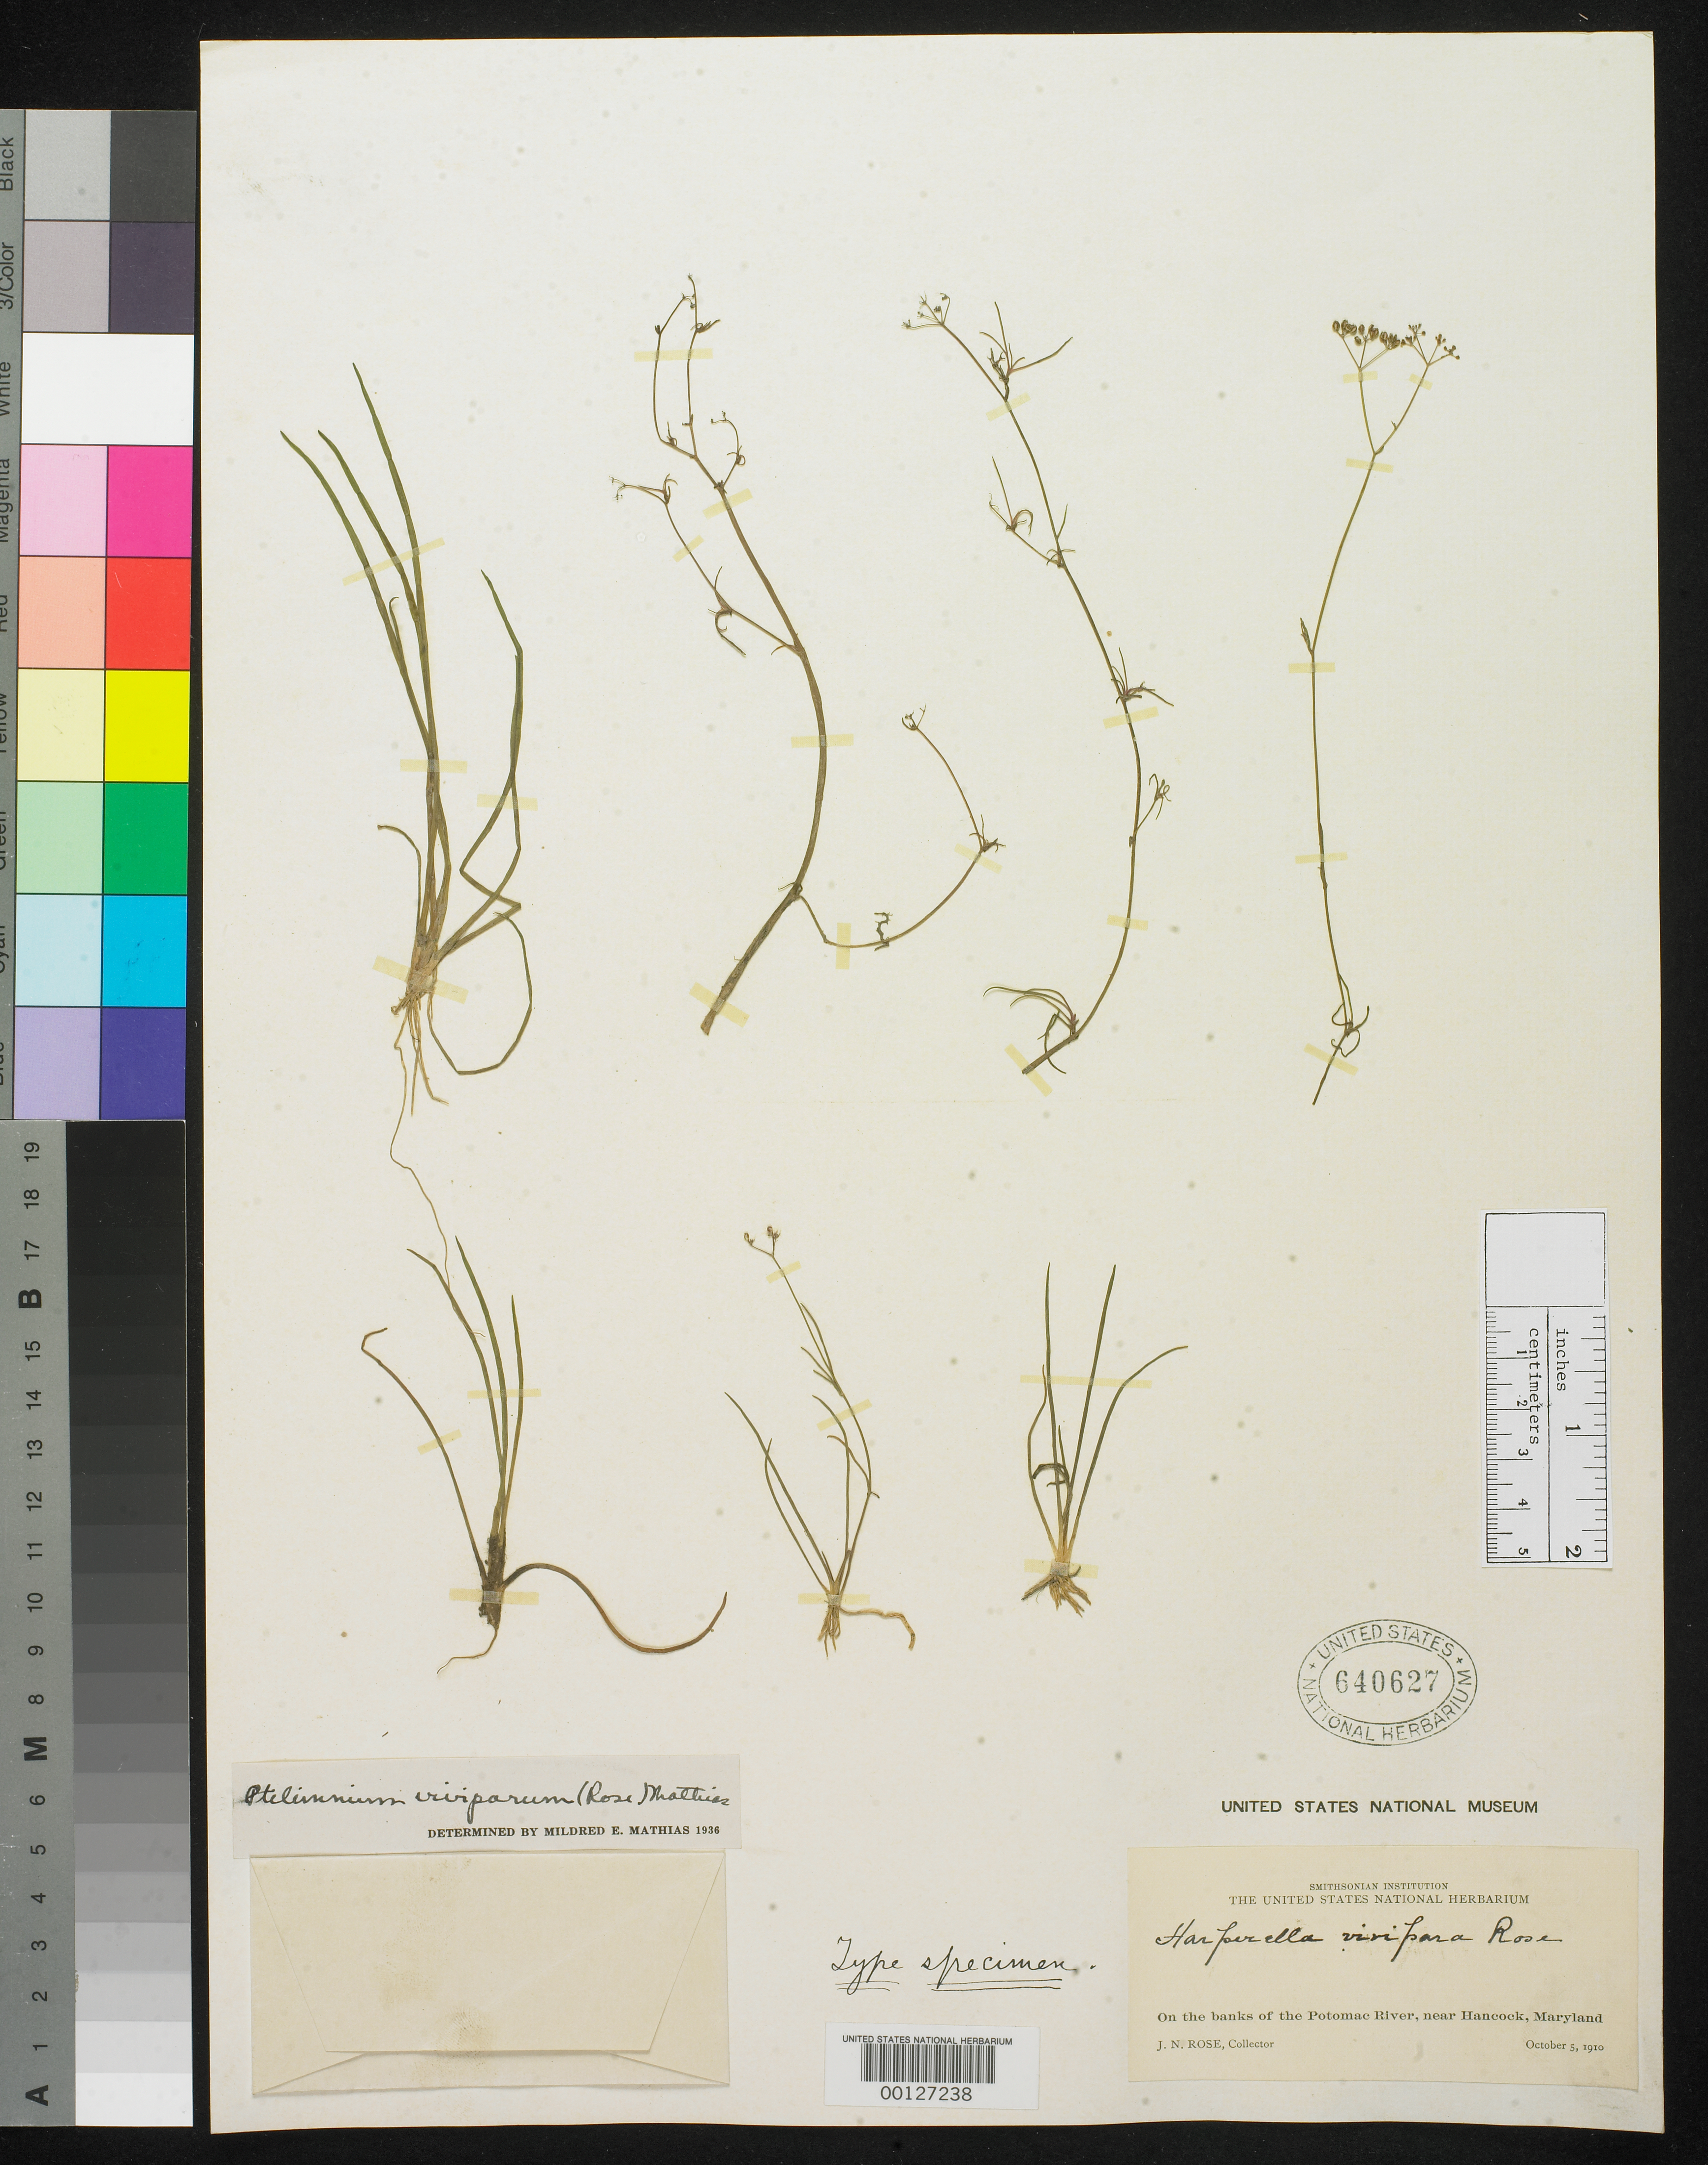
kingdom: Plantae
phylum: Tracheophyta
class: Magnoliopsida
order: Apiales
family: Apiaceae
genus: Harperella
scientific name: Harperella vivipara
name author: Rose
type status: Holotype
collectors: J. N. Rose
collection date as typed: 05 Oct 1910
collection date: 1910-10-05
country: United States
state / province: Maryland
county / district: Washington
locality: Near Hancock.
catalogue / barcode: US 640627